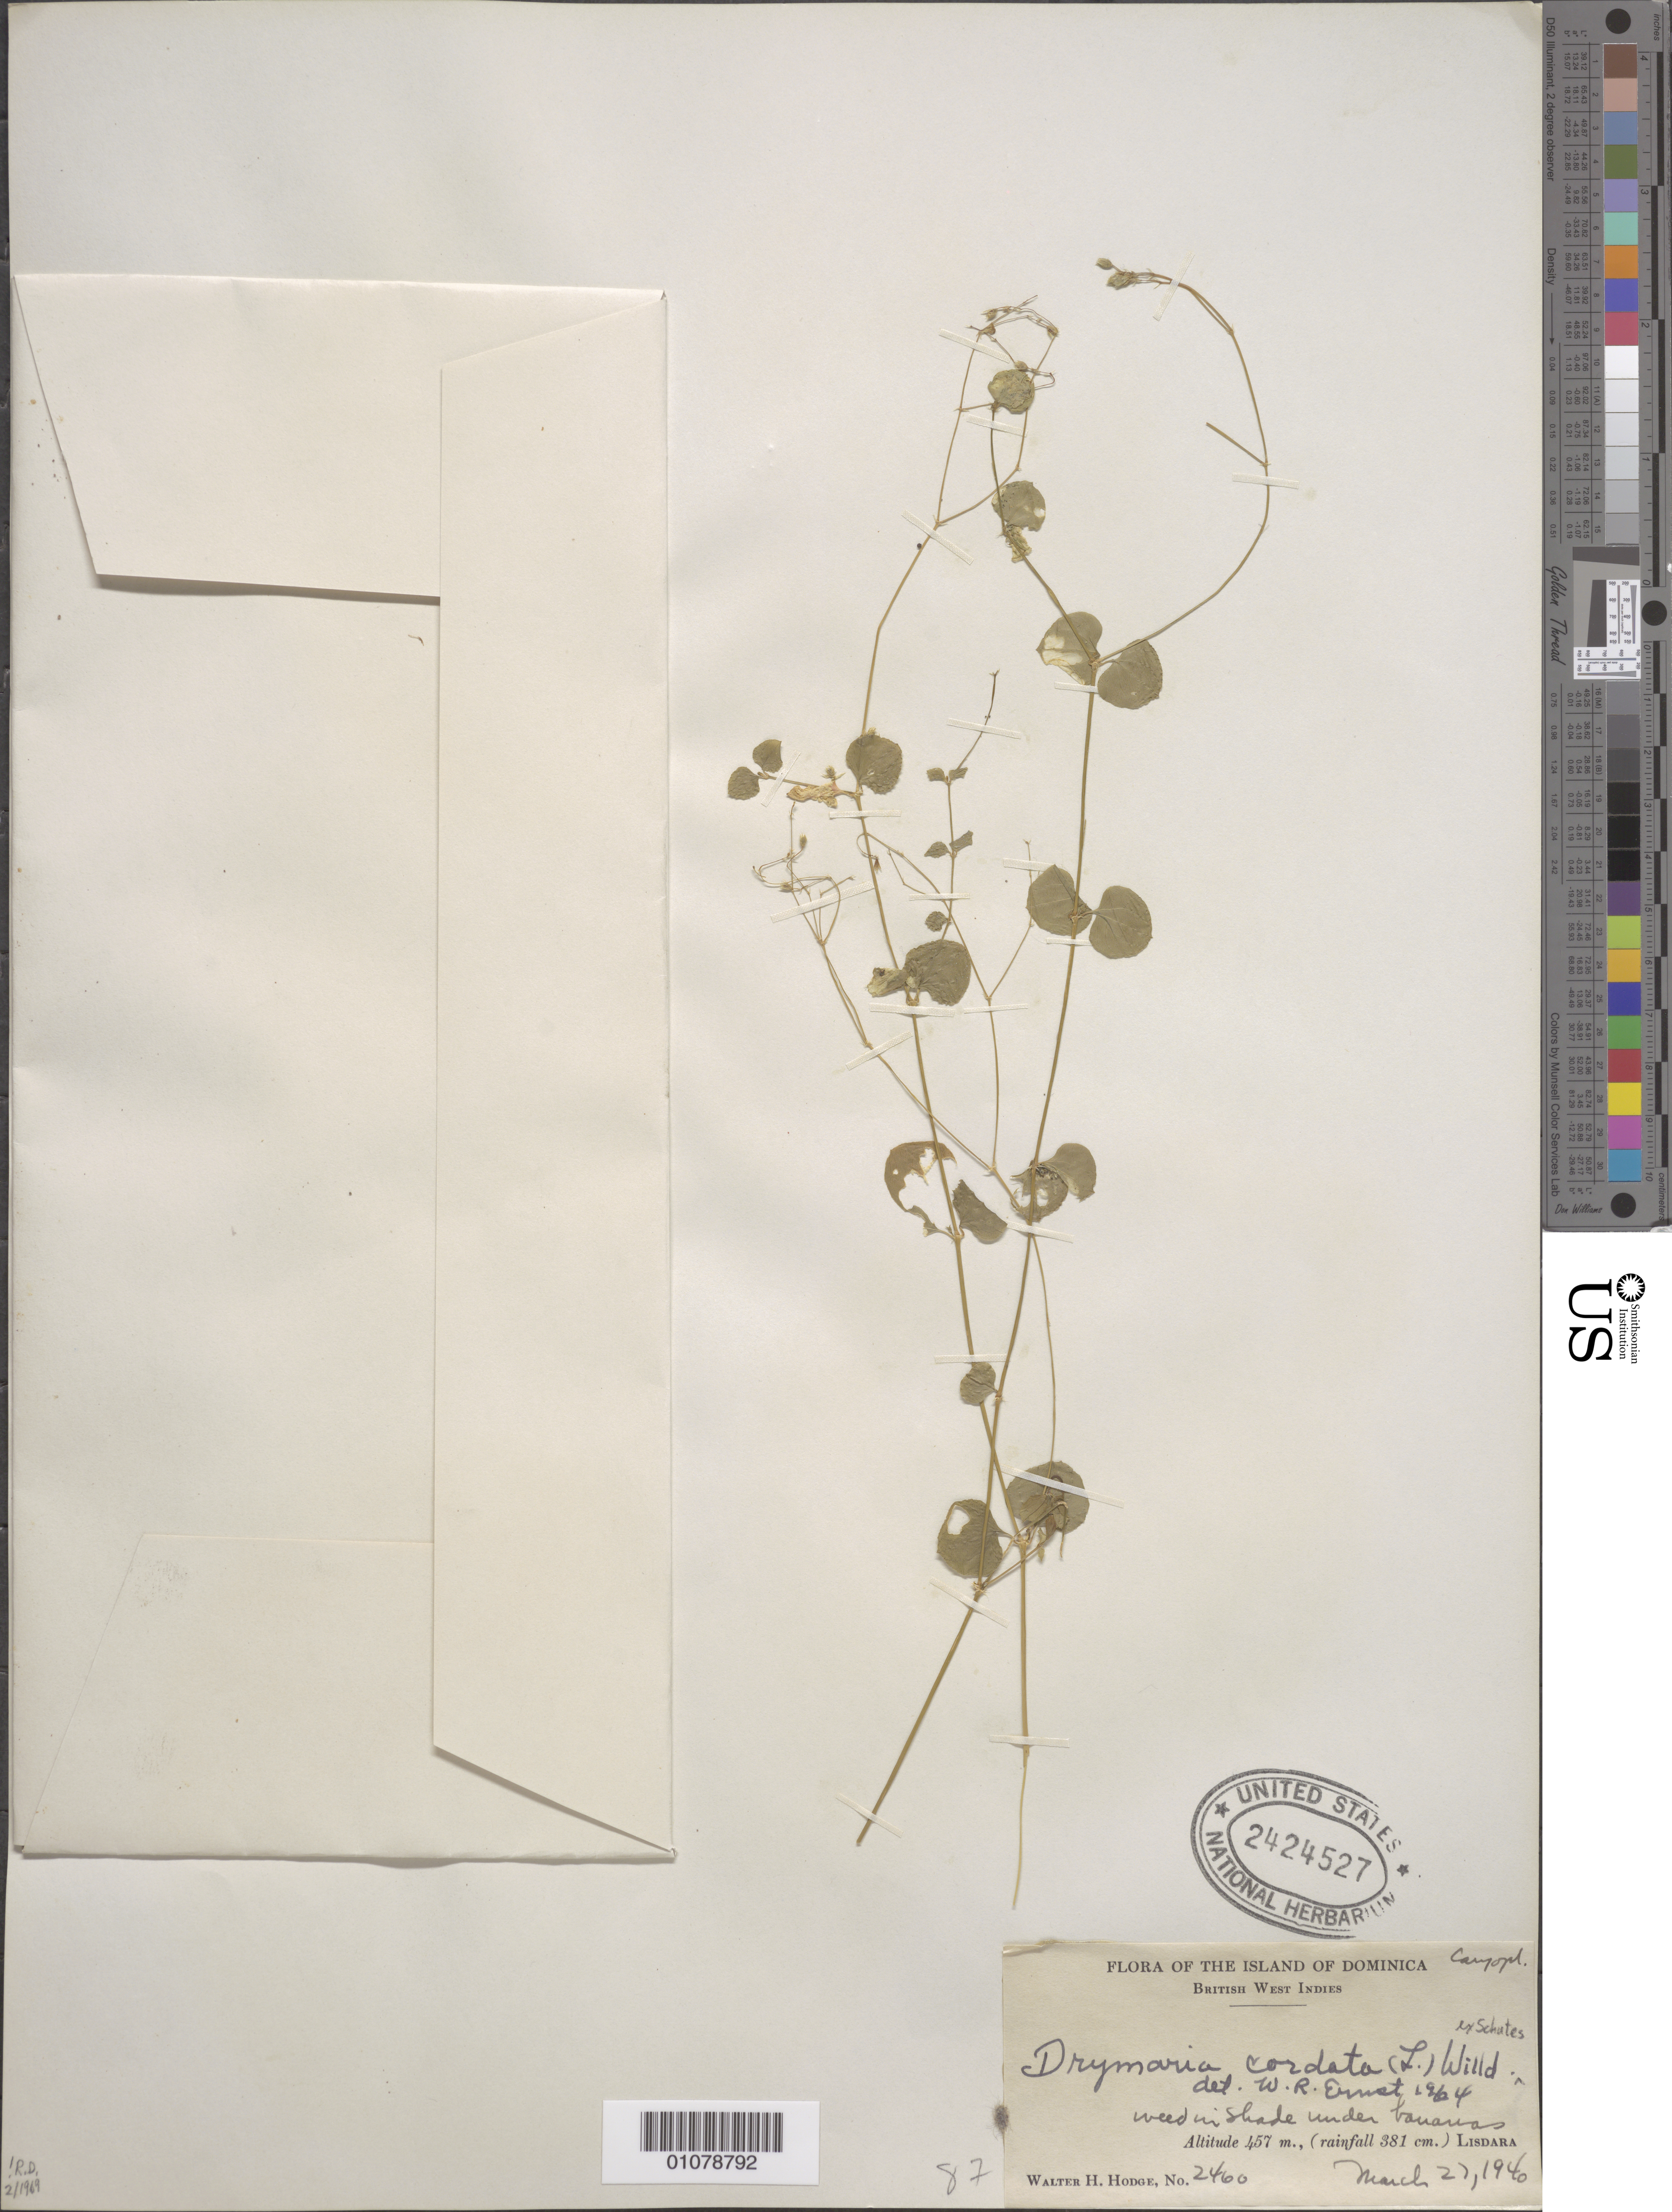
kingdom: Plantae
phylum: Tracheophyta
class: Magnoliopsida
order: Caryophyllales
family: Caryophyllaceae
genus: Drymaria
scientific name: Drymaria cordata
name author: (L.) Willd. ex Schult.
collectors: W. Hodge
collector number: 2460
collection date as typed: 27 Mar 1940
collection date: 1940-03-27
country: Dominica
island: Dominica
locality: Lisdara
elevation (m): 457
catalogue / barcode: US 2424527